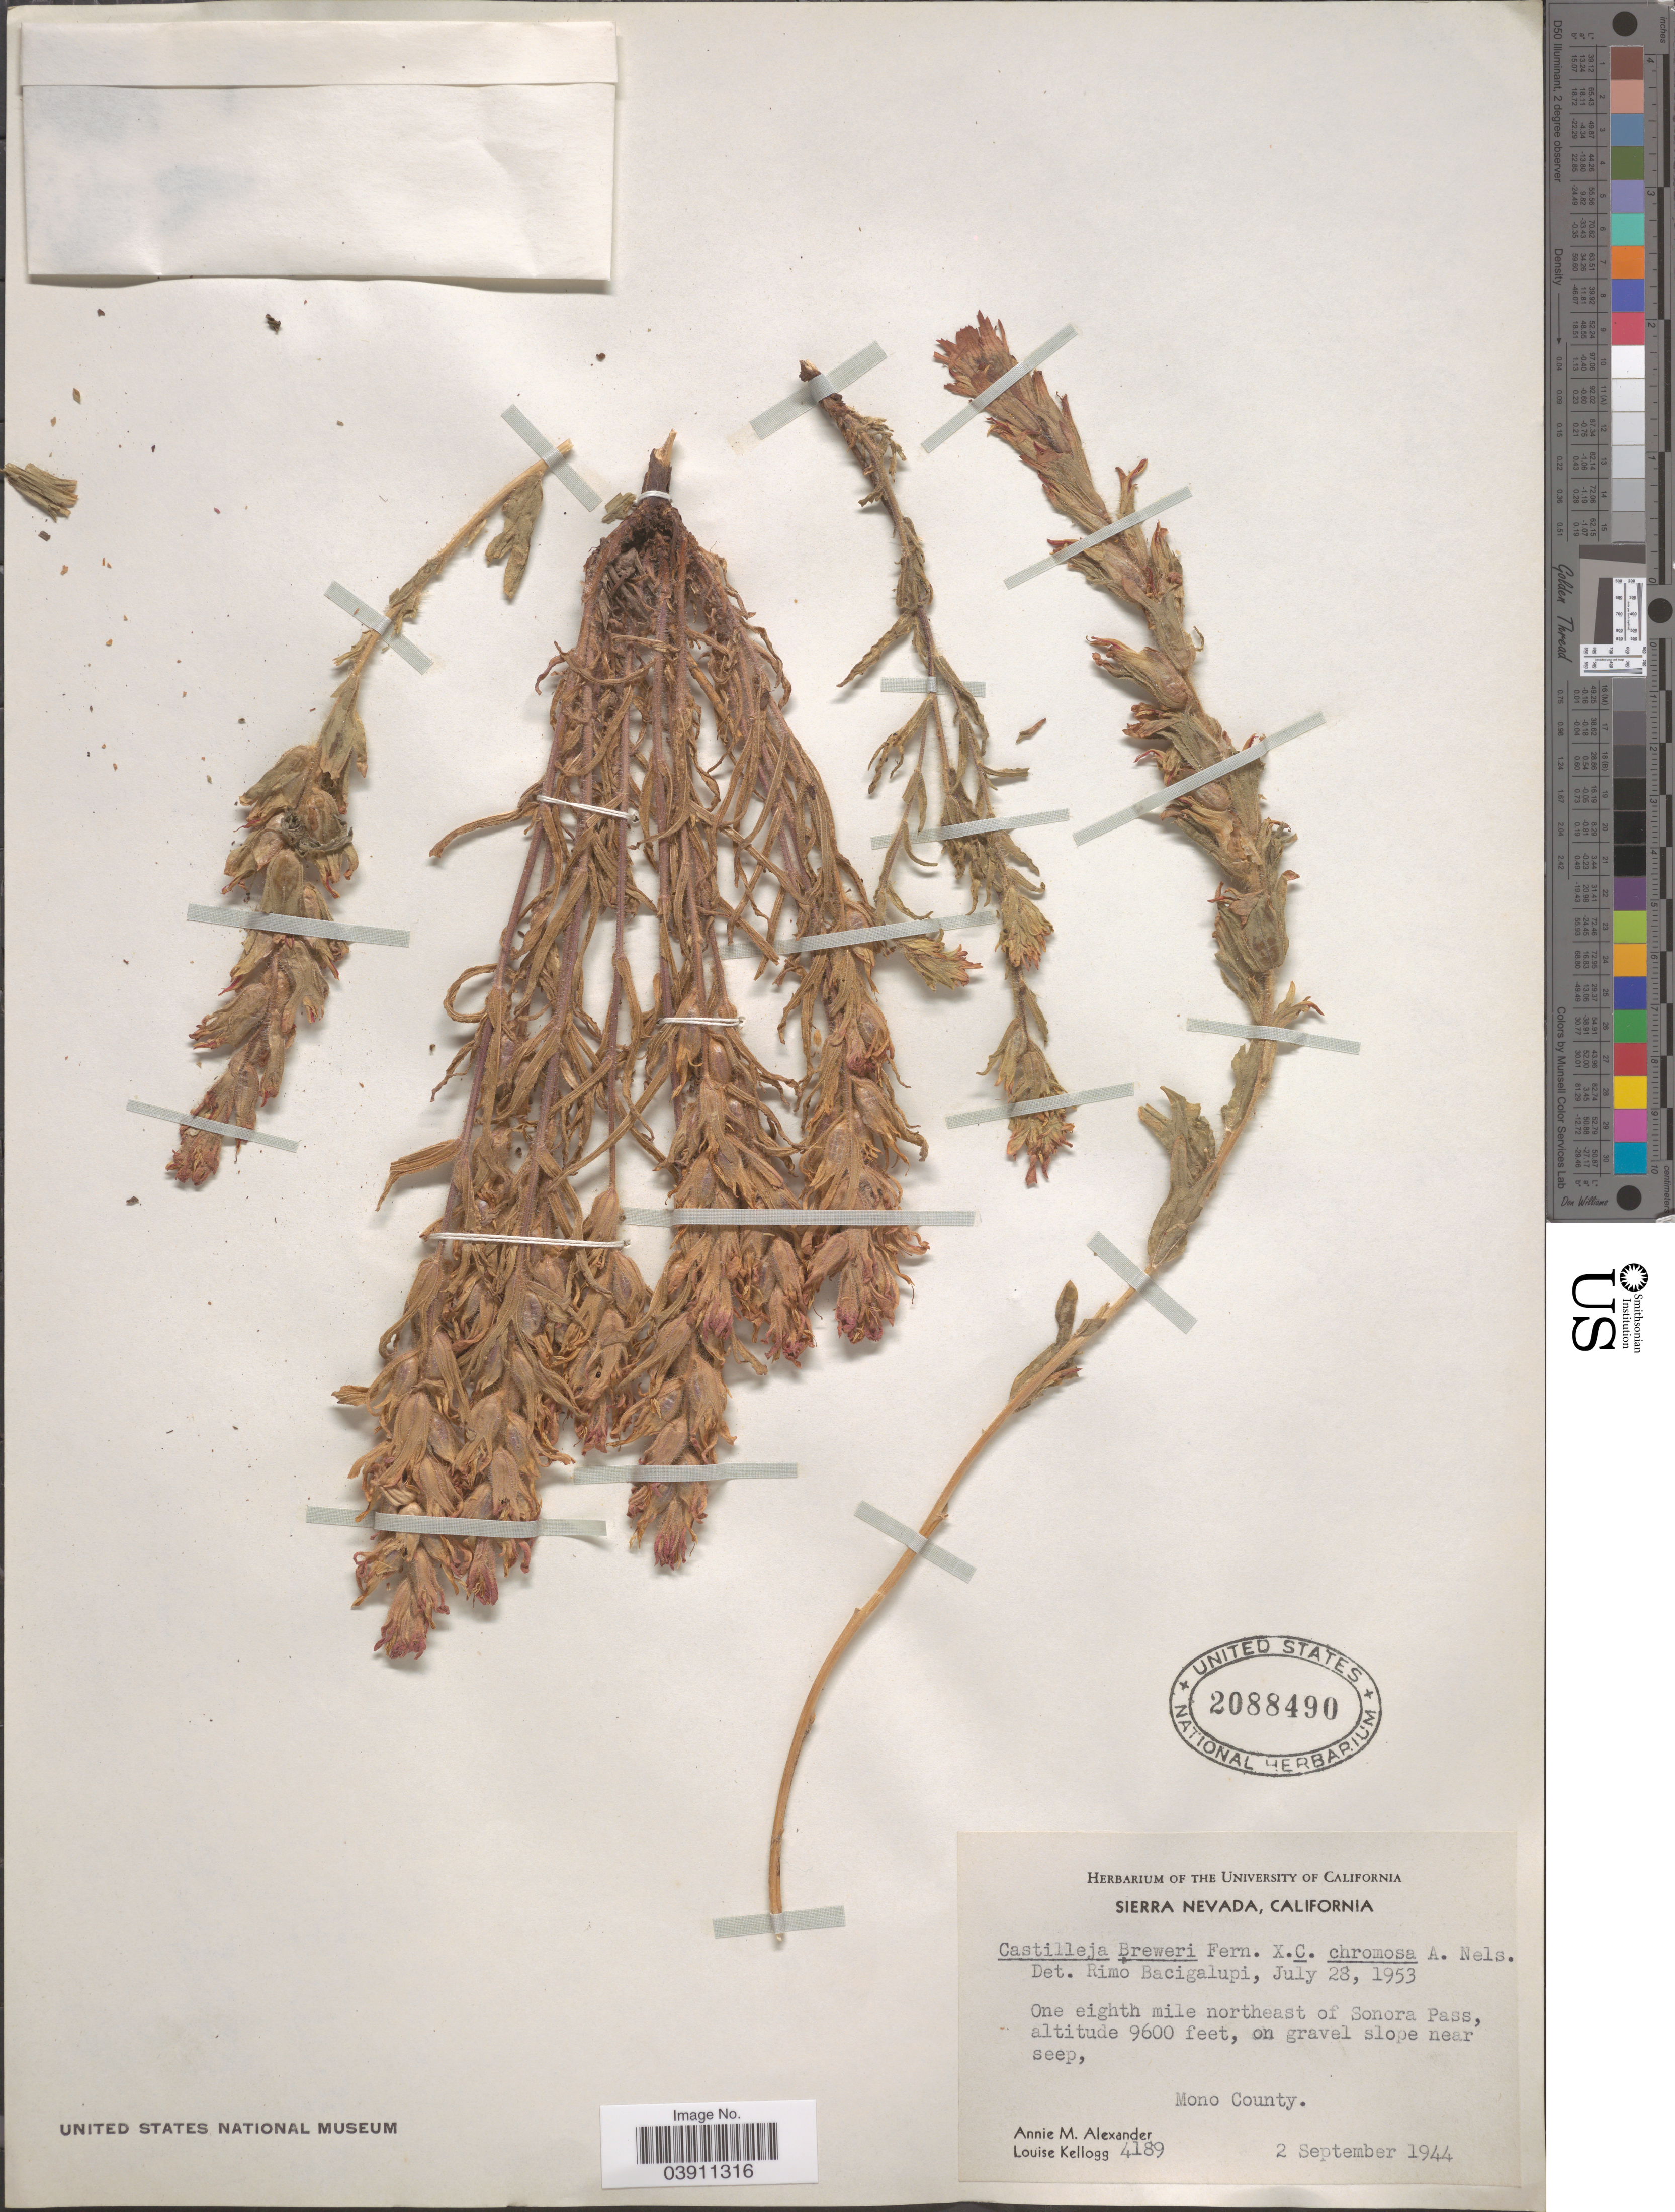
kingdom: Plantae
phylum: Tracheophyta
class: Magnoliopsida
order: Lamiales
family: Orobanchaceae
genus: Castilleja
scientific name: Castilleja breweri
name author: Fernald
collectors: A. M. Alexander & L. Kellogg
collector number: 4189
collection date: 1944-09-02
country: United States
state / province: California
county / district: Mono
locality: Sierra Nevada. One eight mile northeast of Sonora Pass, on gravel slope near seep, Mono County.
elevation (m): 2926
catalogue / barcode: US 2088490